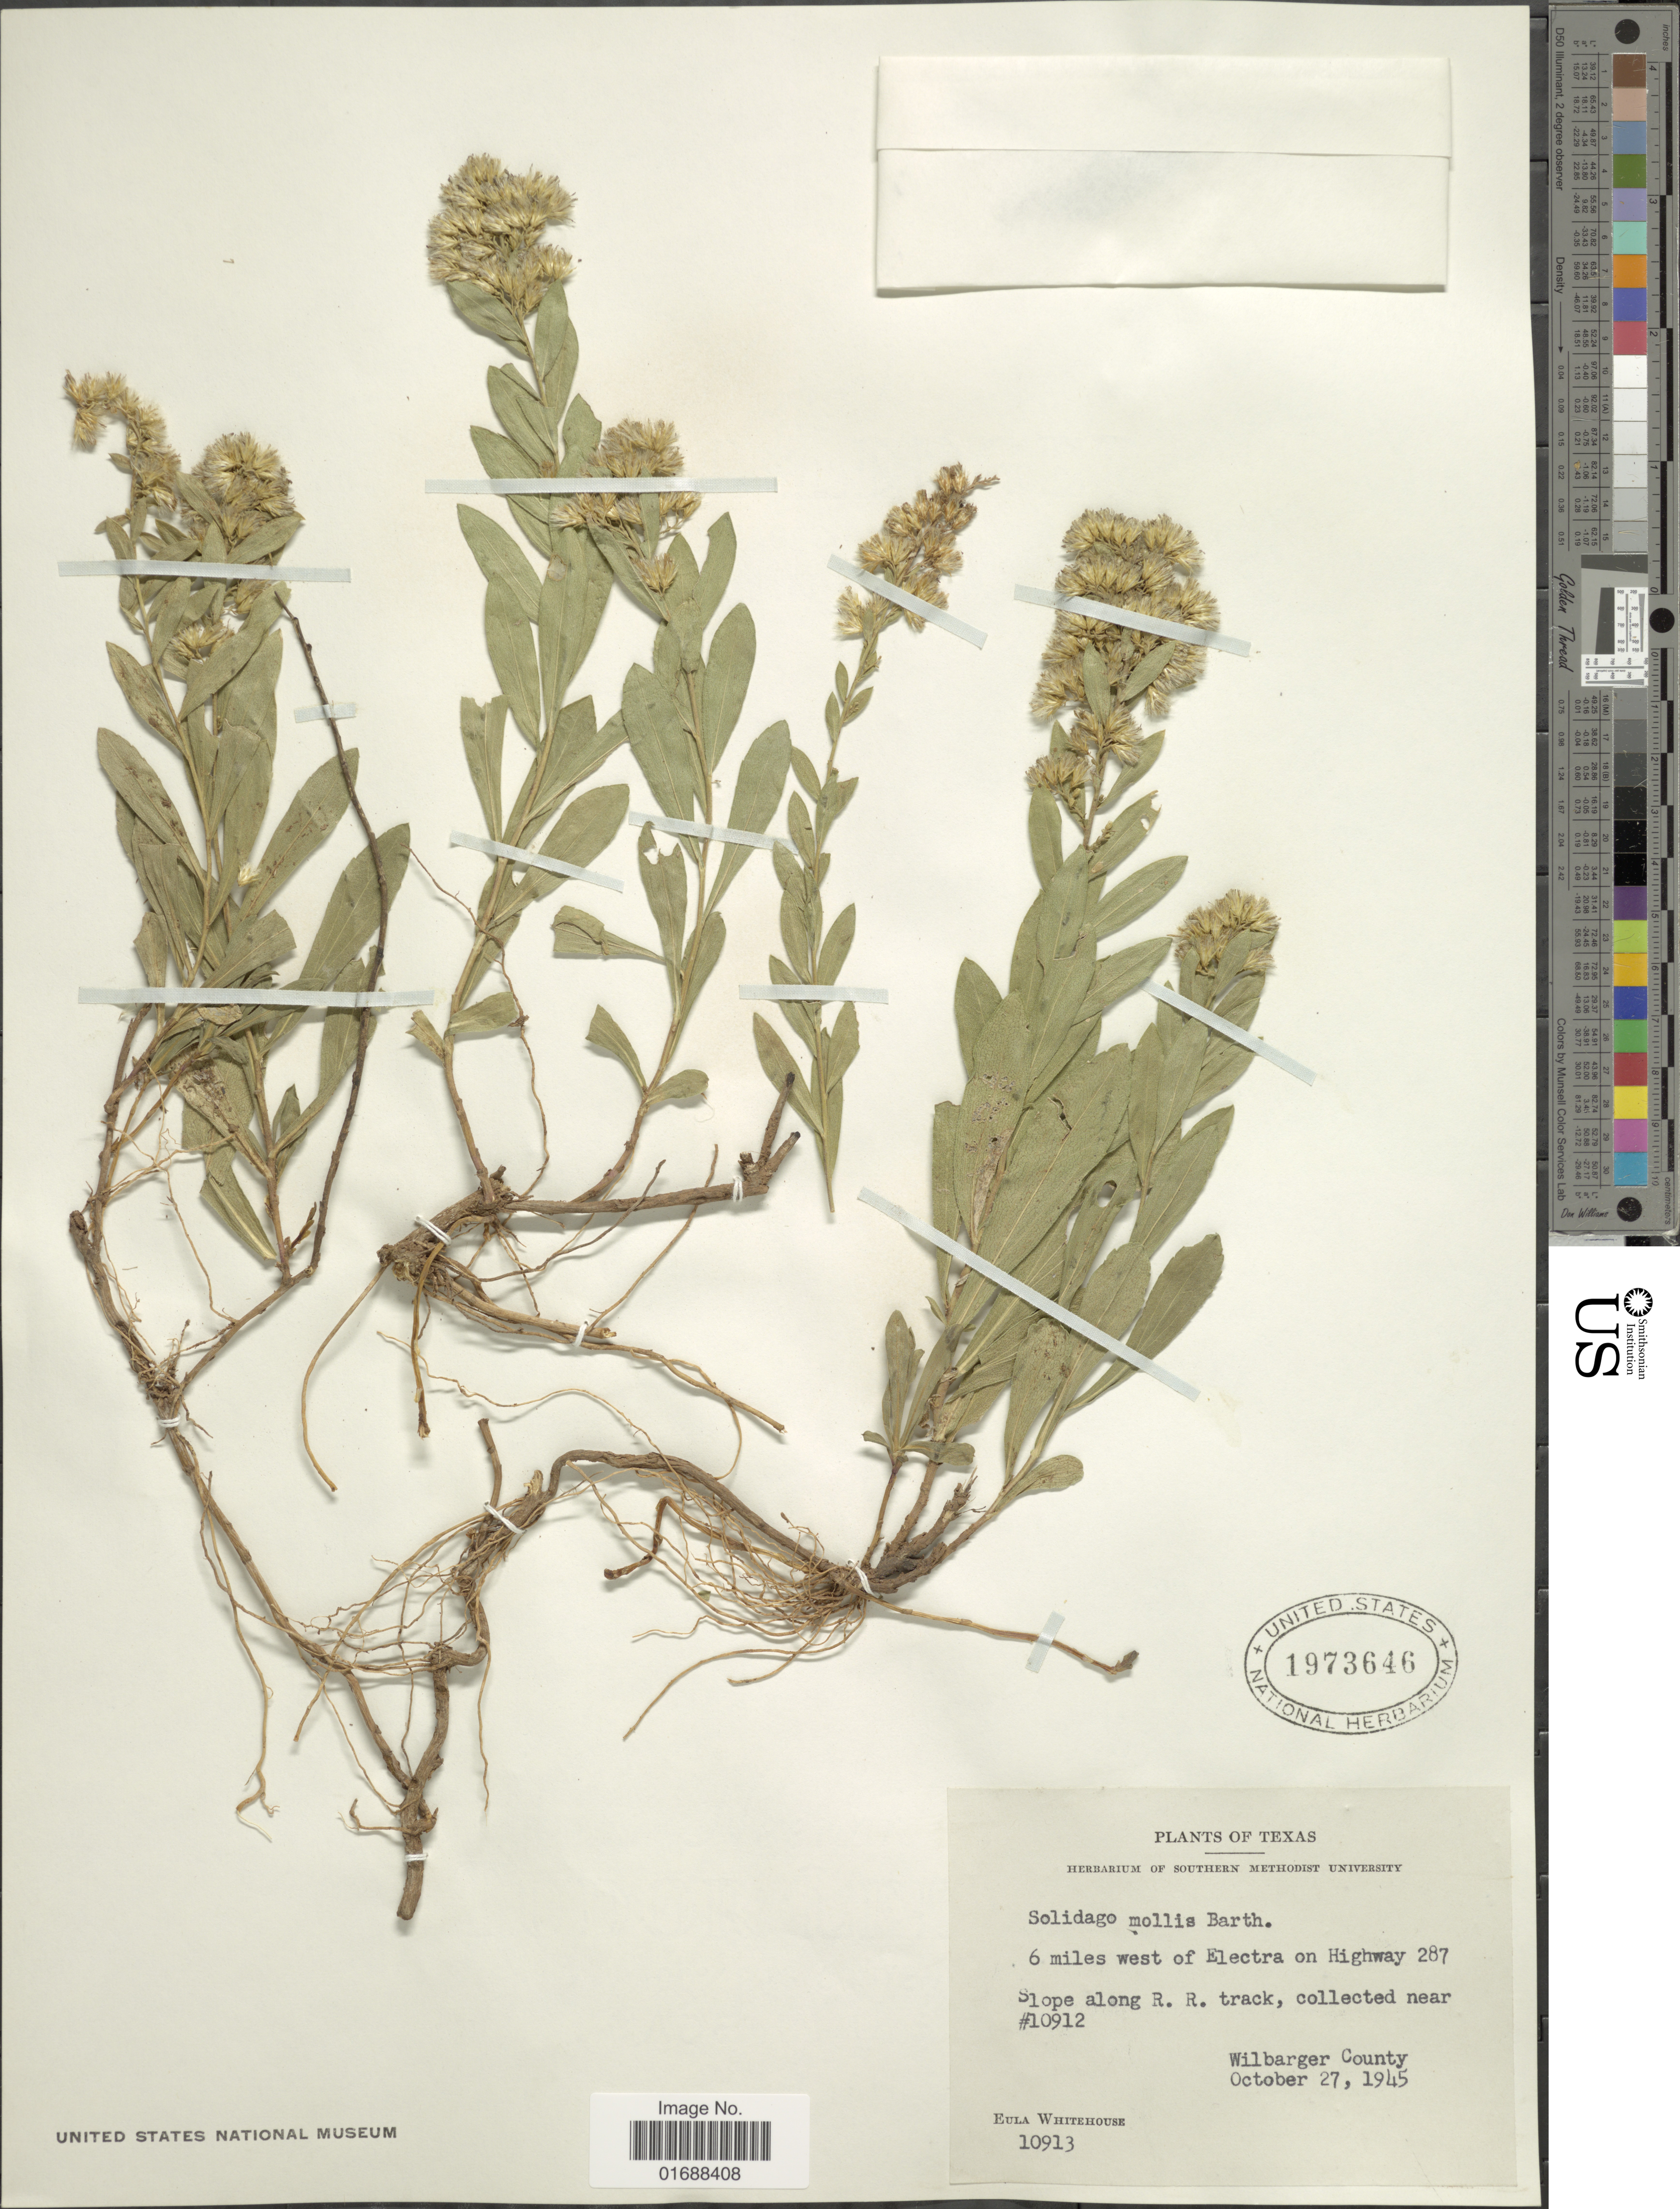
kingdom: Plantae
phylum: Tracheophyta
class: Magnoliopsida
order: Asterales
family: Asteraceae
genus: Solidago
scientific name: Solidago mollis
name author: Bartl.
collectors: E. Whitehouse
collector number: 10913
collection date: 1945-10-27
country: United States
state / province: Texas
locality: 6 miles west of Electra on Highway 287, Slope along R. R. track, collected near #10912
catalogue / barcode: US 1973646